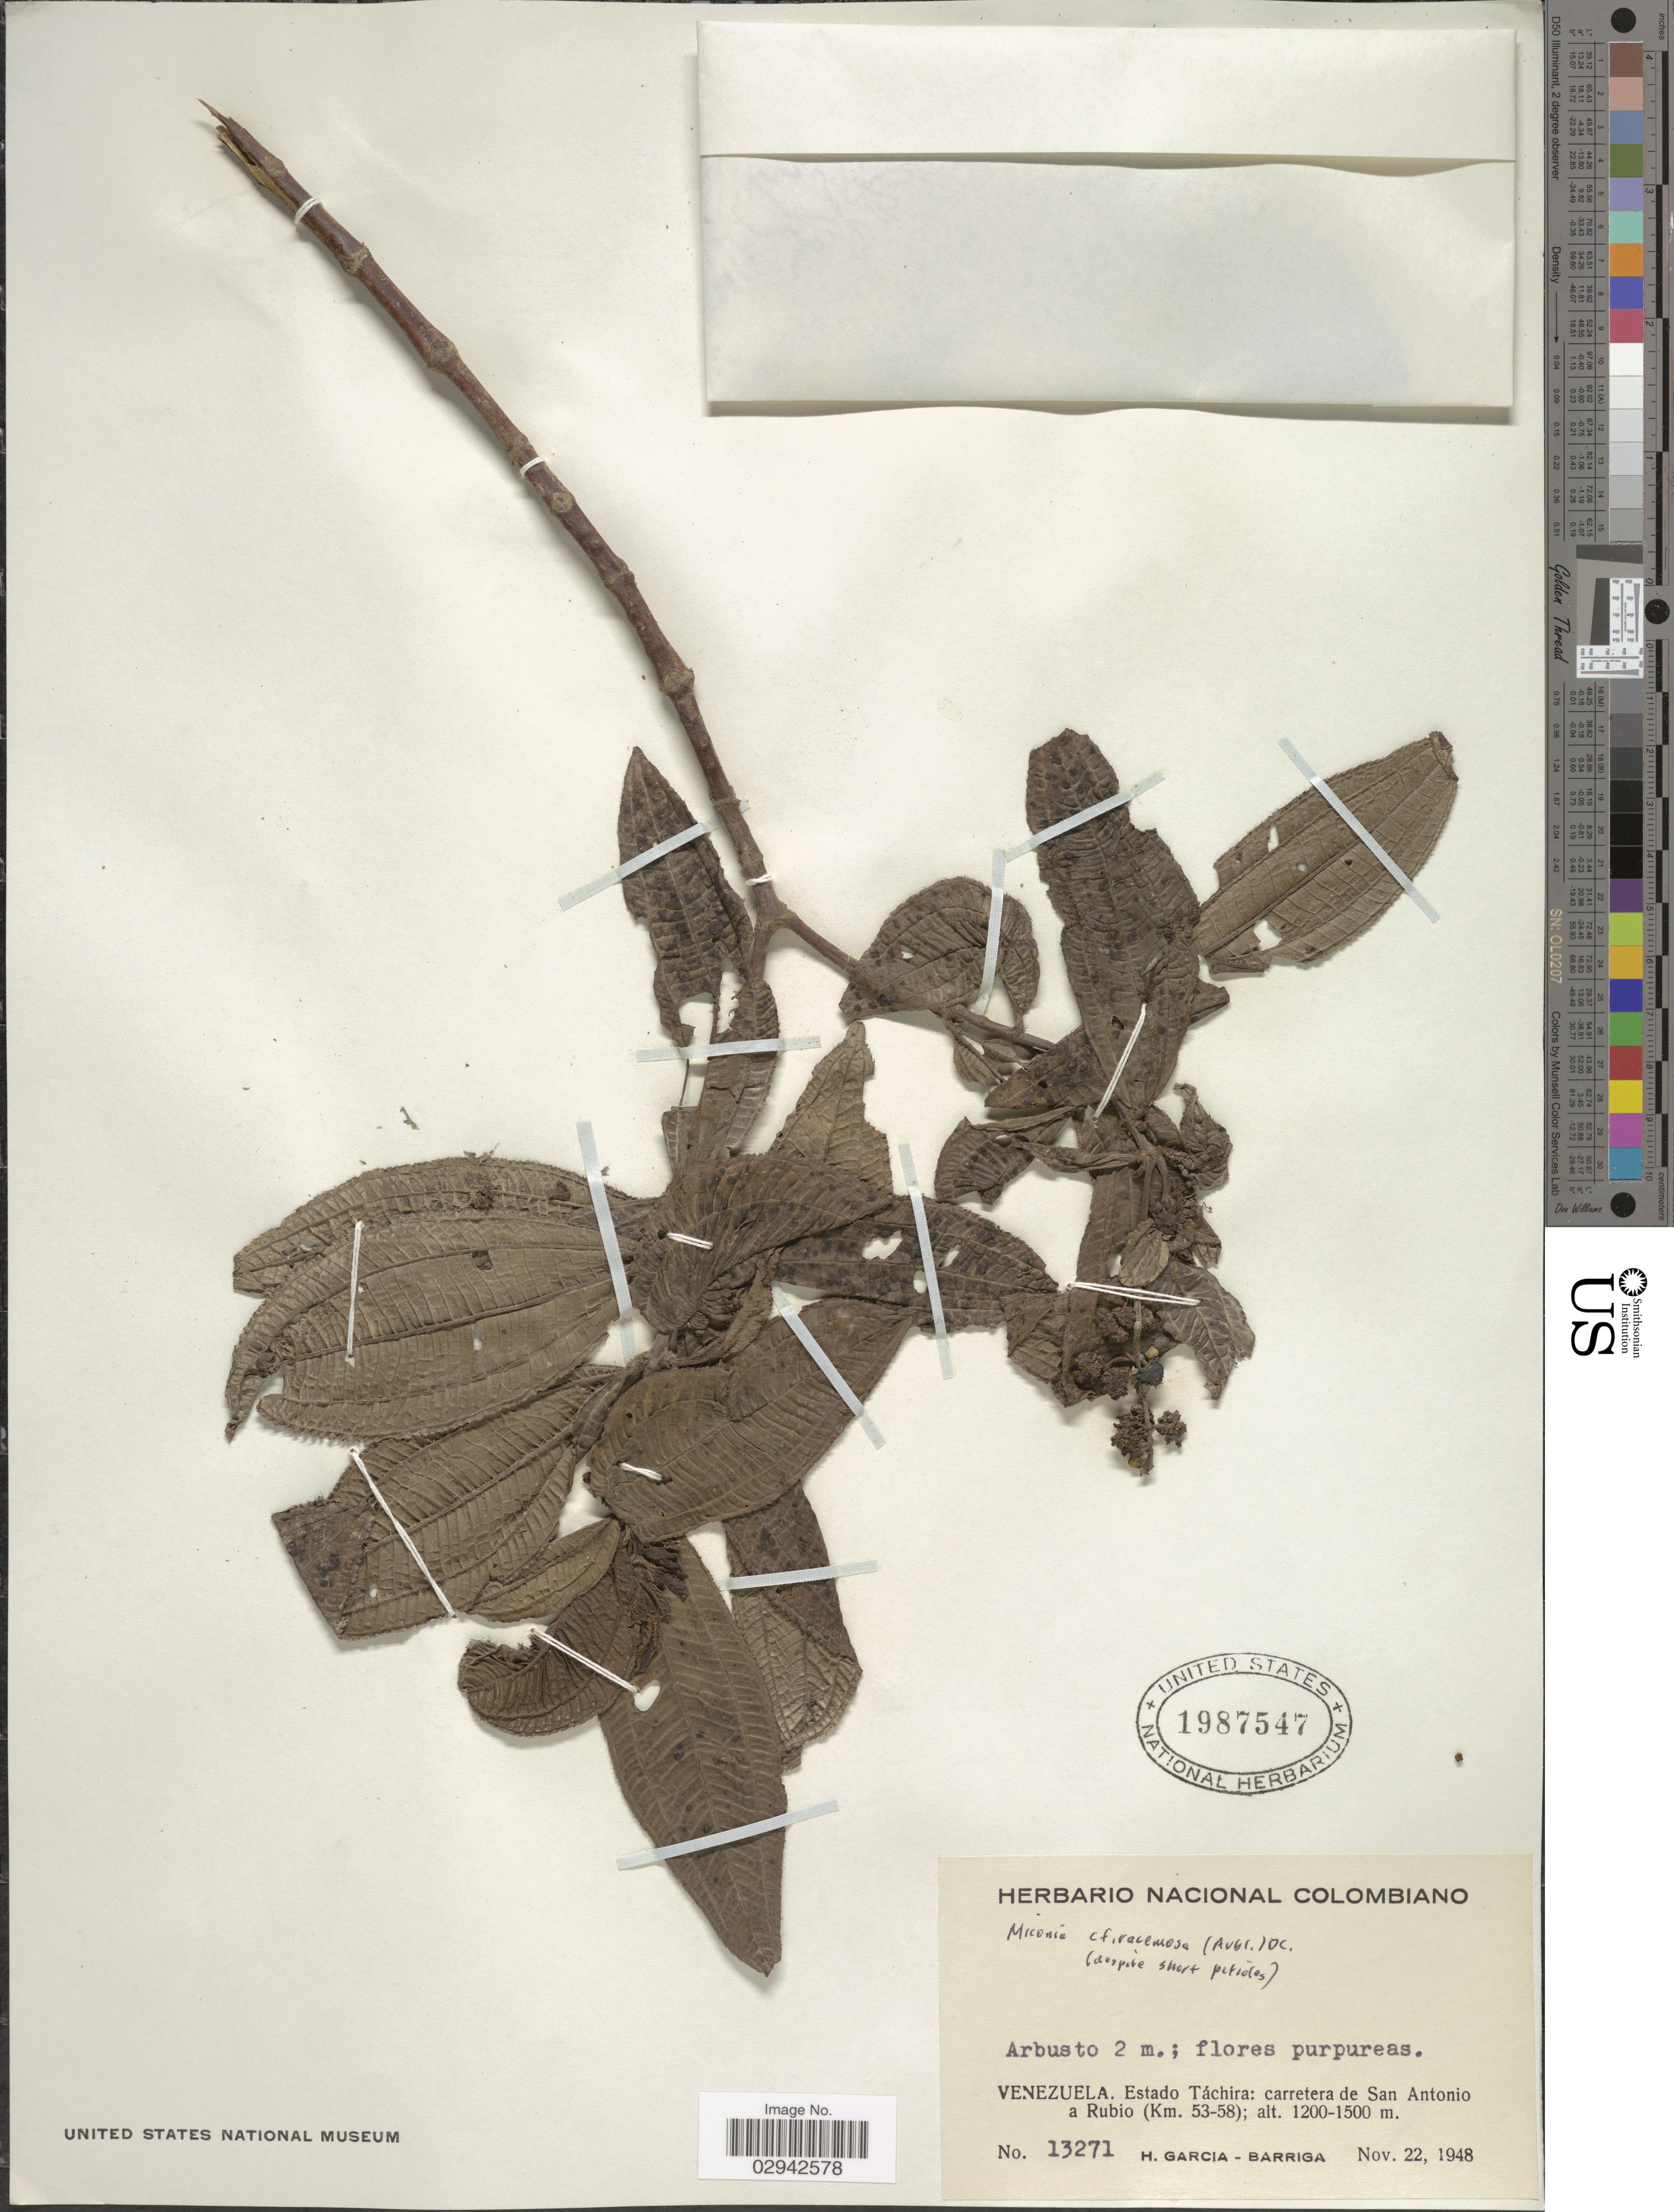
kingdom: Plantae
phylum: Tracheophyta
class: Magnoliopsida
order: Myrtales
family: Melastomataceae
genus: Miconia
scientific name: Miconia racemosa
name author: (Aubl.) DC.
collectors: H. García Barriga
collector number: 13271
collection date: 1948-11-22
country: Venezuela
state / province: Tachira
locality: Carretera de San Antonio a Rubio (Km. 53-58).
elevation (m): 1200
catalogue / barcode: US 1987547